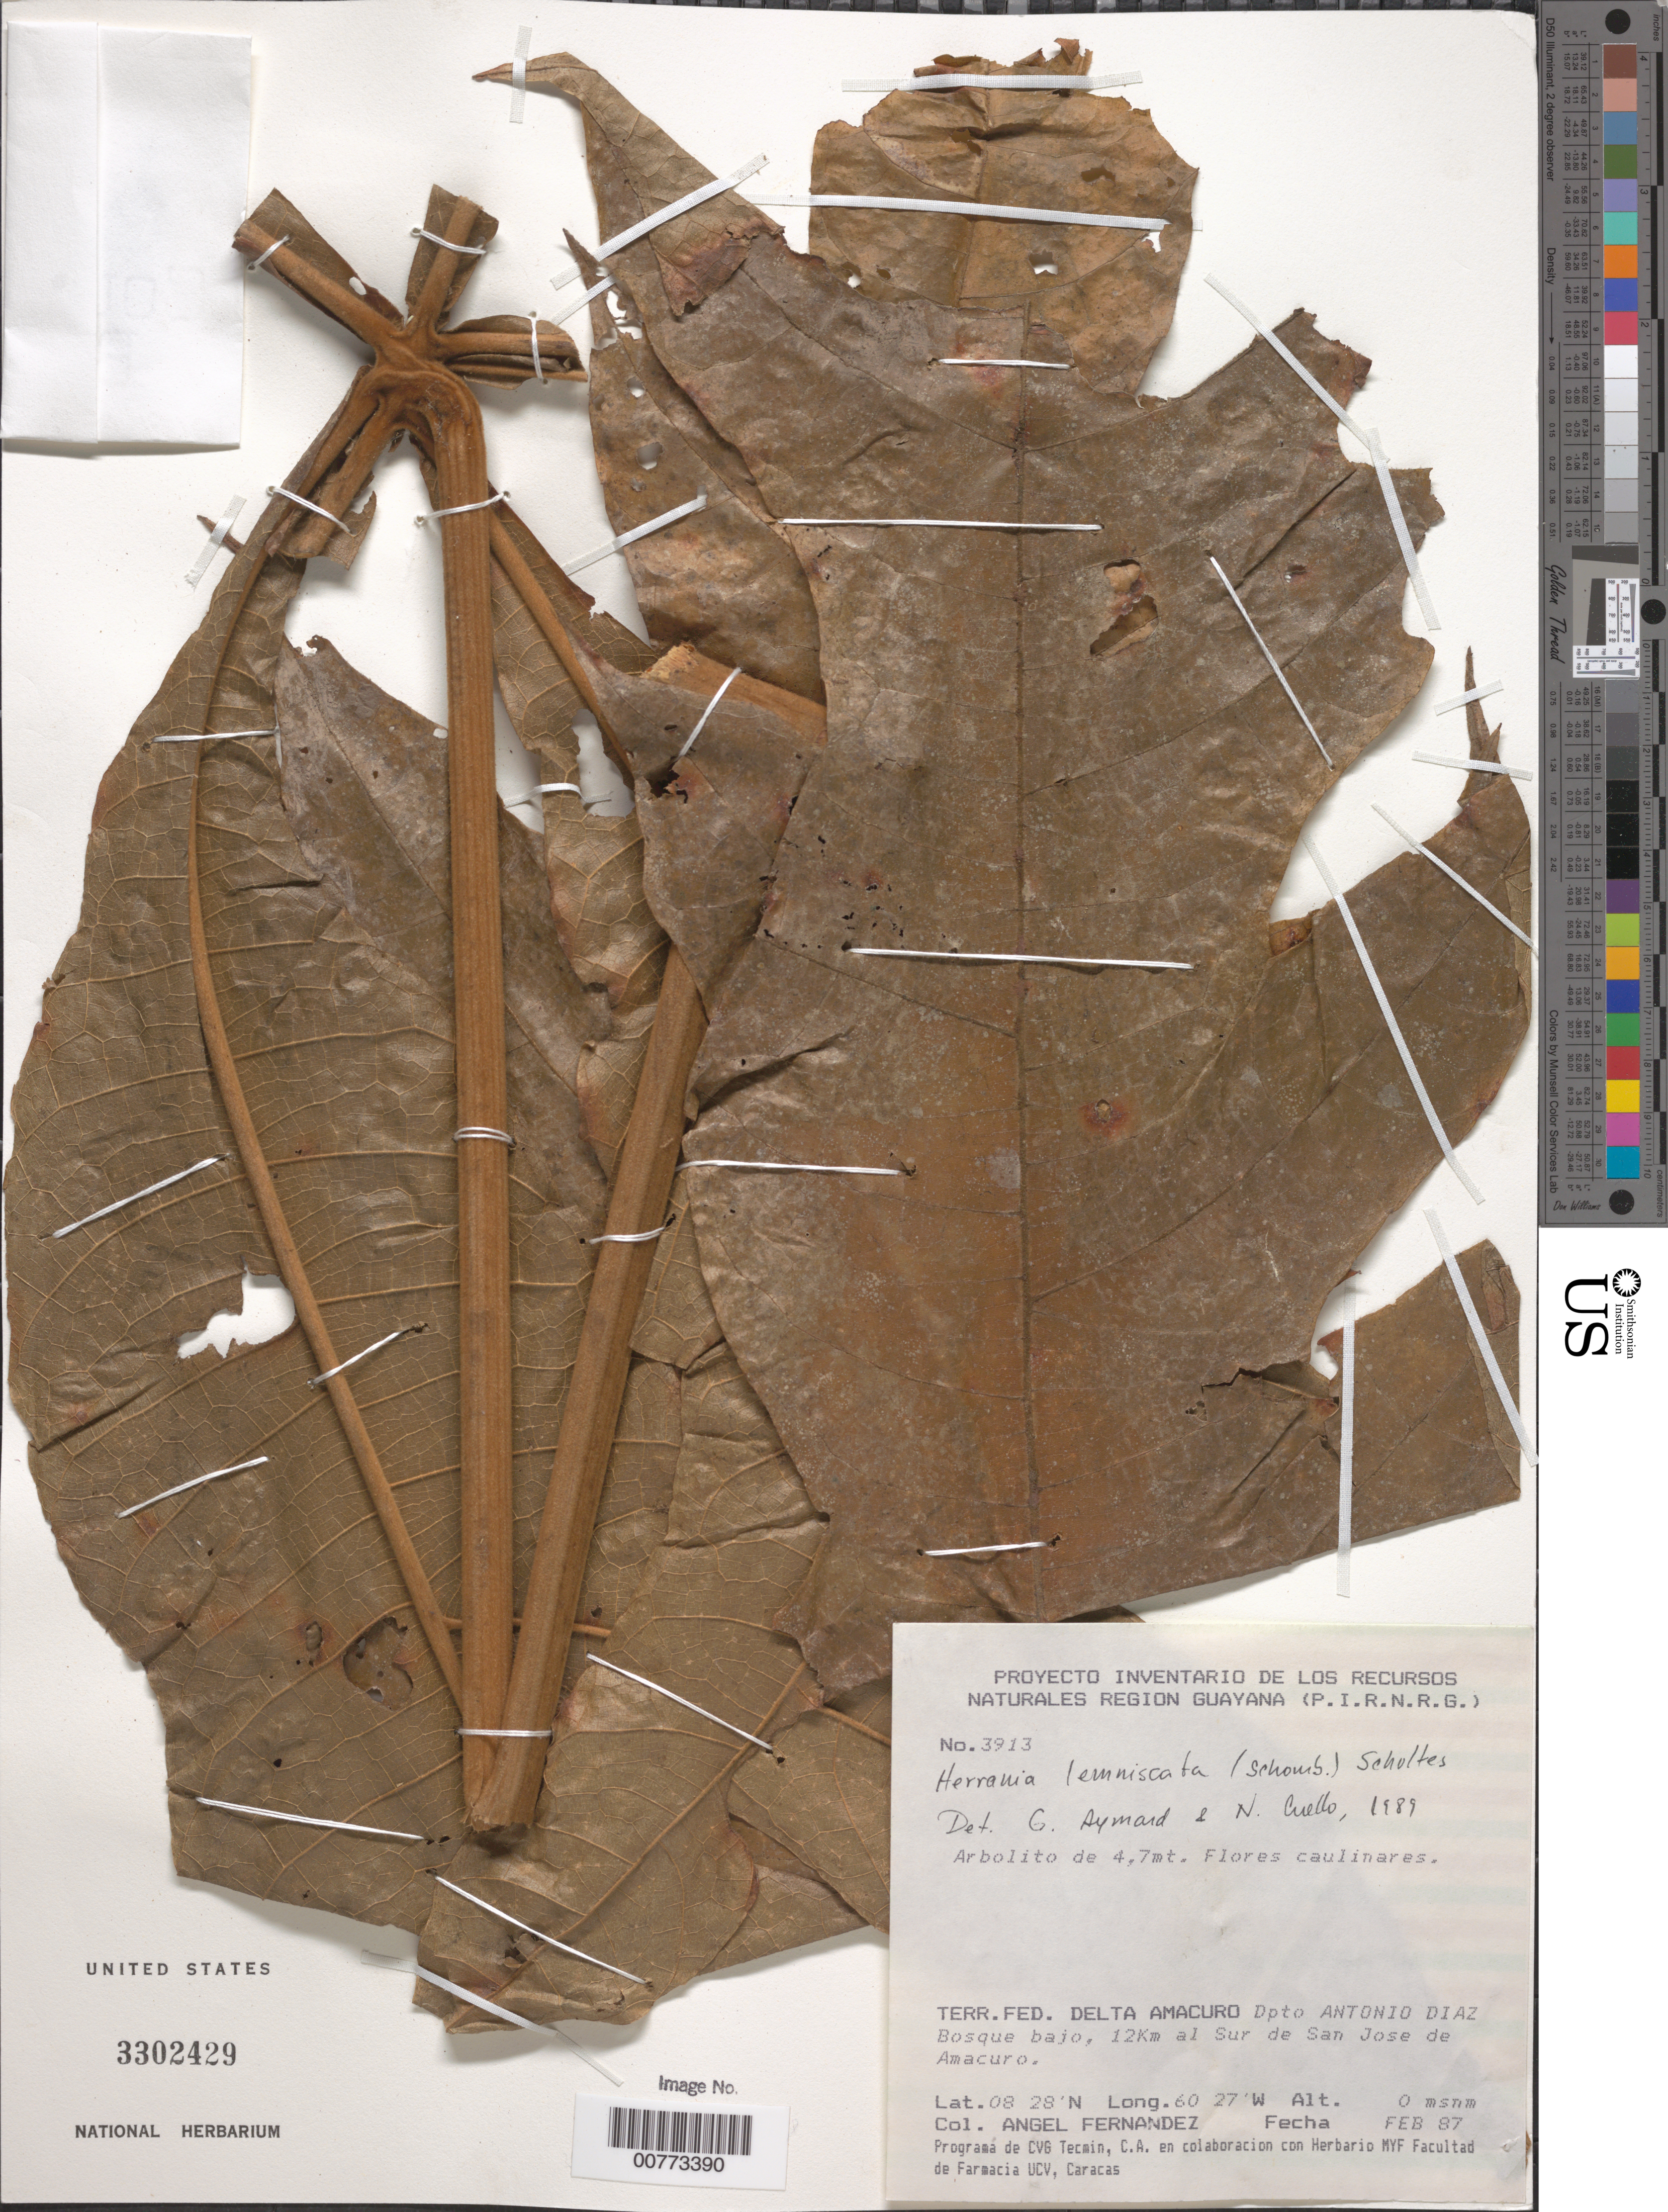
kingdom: Plantae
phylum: Tracheophyta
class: Magnoliopsida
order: Malvales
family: Malvaceae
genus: Theobroma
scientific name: Theobroma lemniscatum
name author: (R.H. Schomb.) Colli-Silva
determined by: Dorr, L. J., (BOT), Smithsonian Institution - National Museum of Natural History (UNITED STATES)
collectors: A. Fernández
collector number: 3913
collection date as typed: Feb 1987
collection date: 1987-02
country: Venezuela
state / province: Delta Amacuro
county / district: Antonio Díaz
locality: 12 km al Sur de San Jose de Amacuro.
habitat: Bosque bajo.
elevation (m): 0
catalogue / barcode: US 3302429